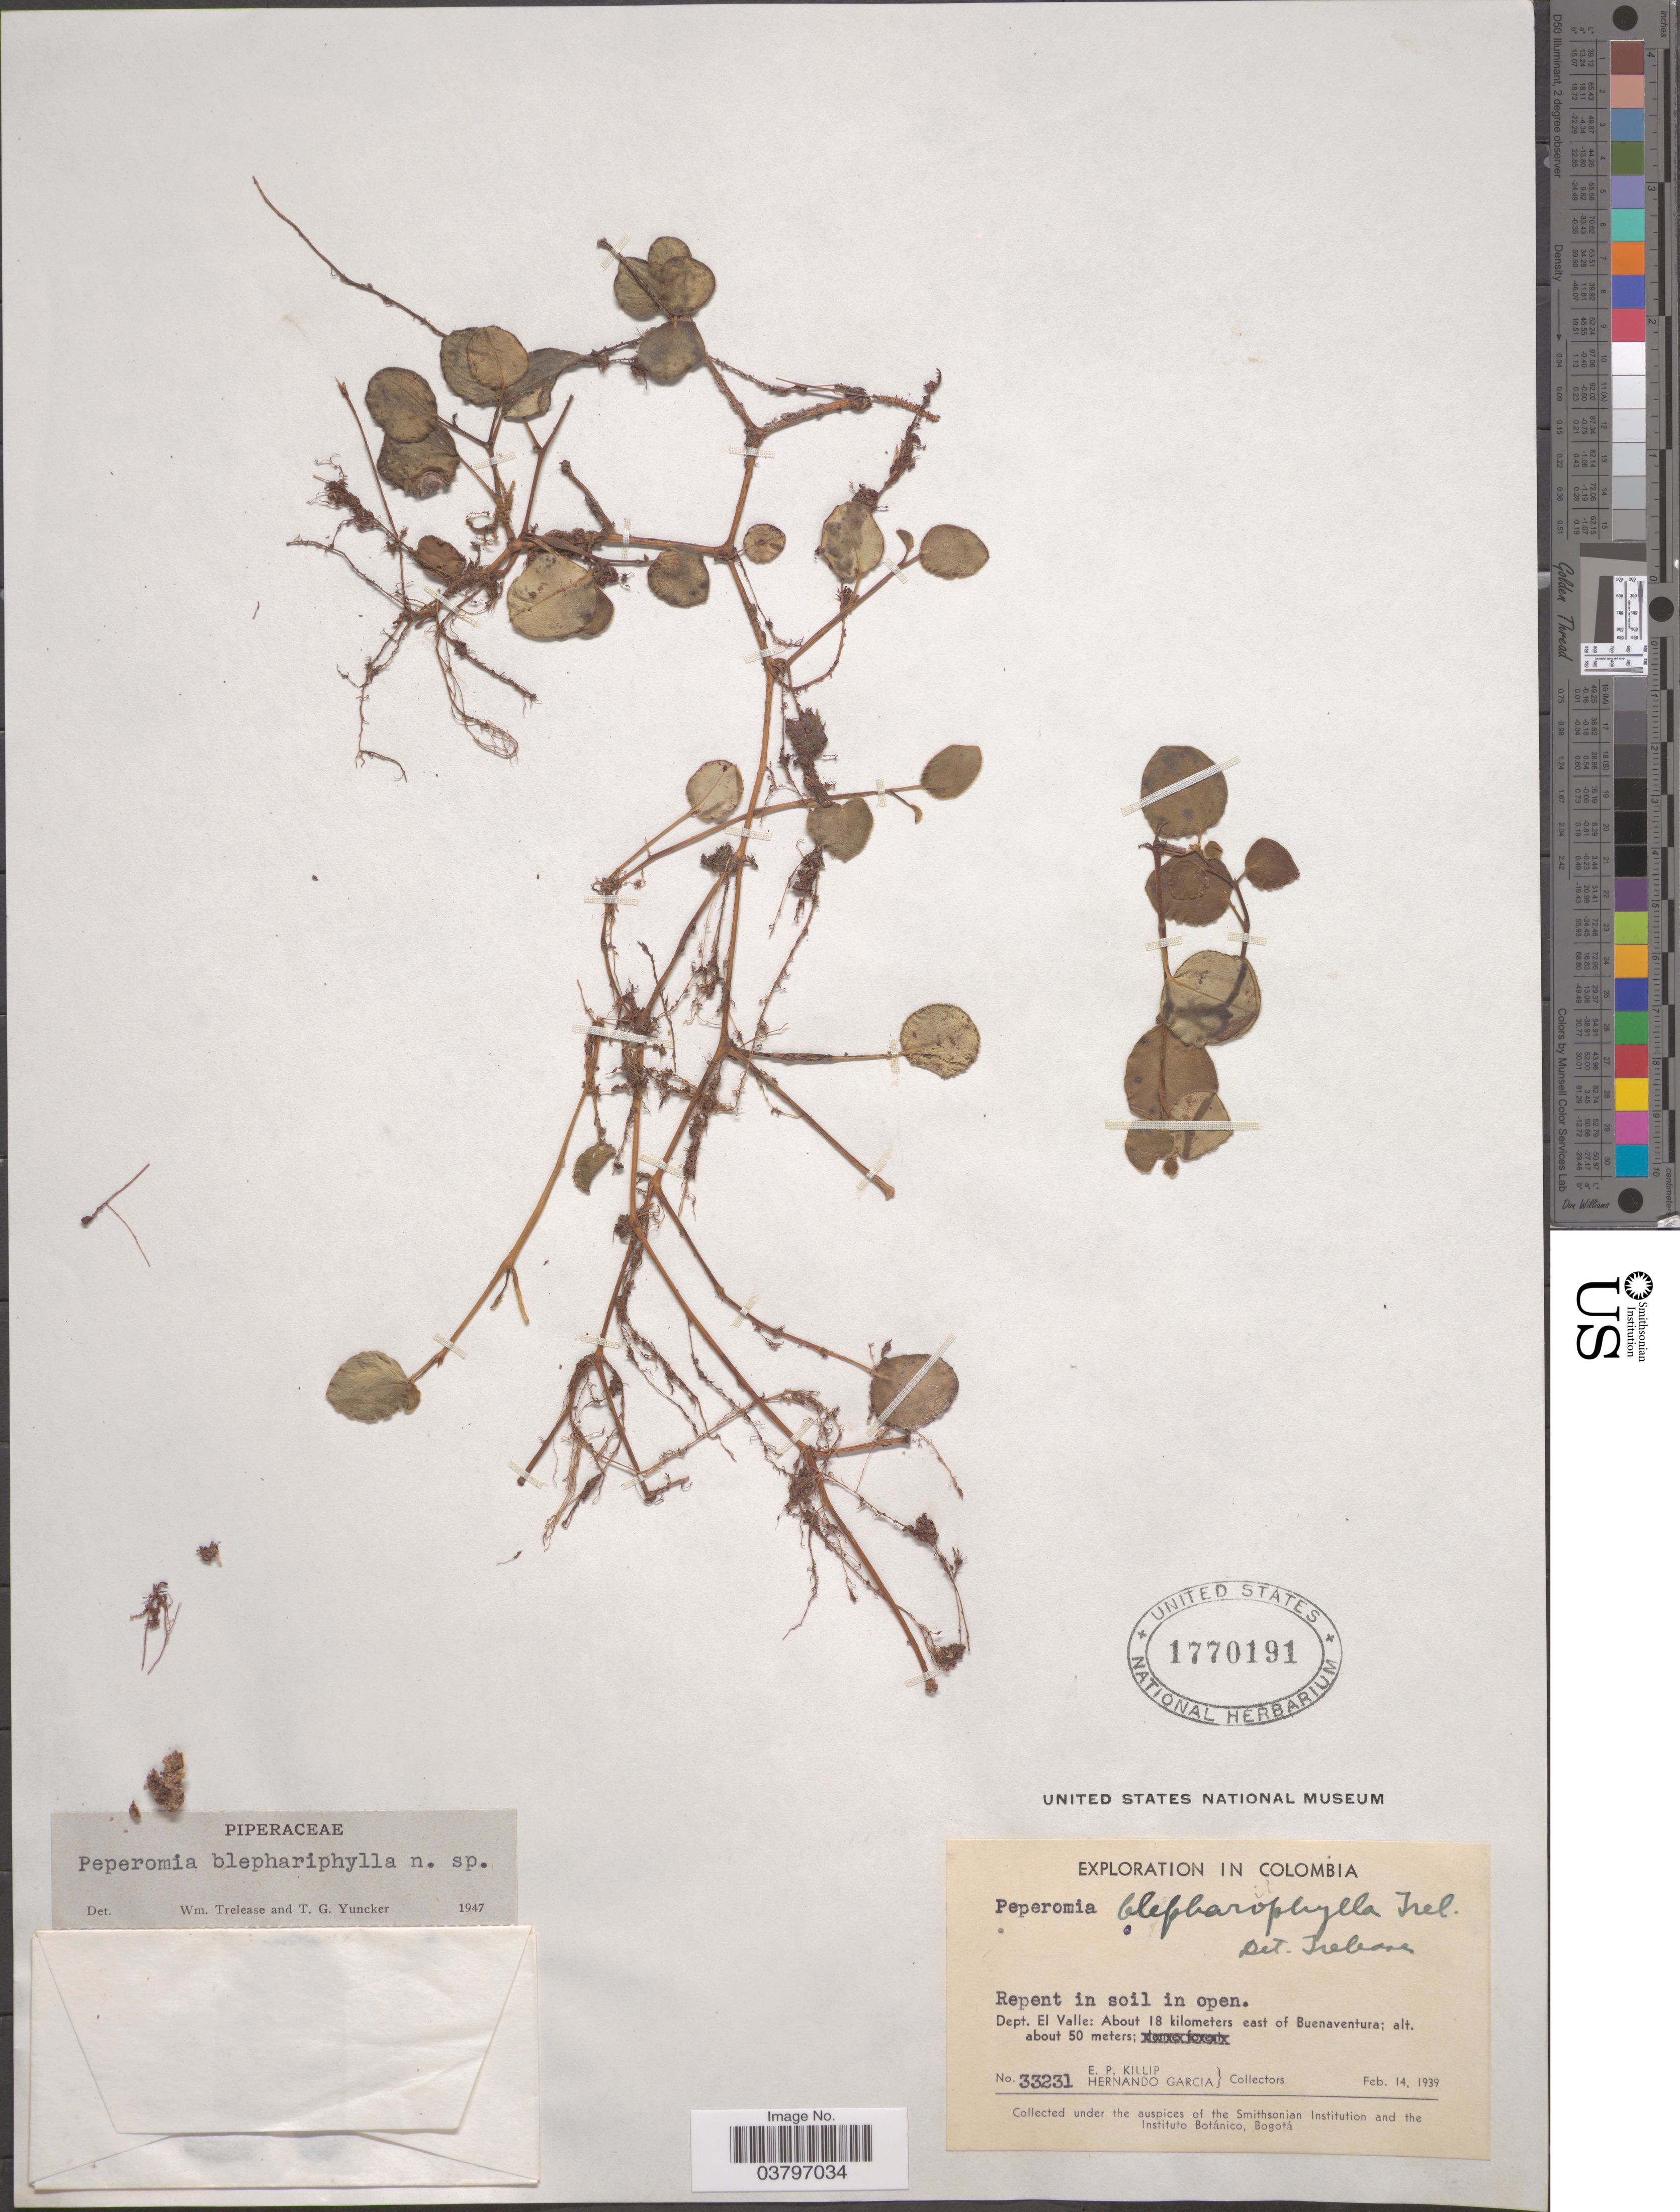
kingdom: Plantae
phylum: Tracheophyta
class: Magnoliopsida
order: Piperales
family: Piperaceae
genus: Peperomia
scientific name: Peperomia ciliaris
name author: C. DC.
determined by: Jiménez, José Estaban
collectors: E. P. Killip & H. Garcia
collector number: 33231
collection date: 1939-02-14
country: Colombia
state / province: Valle del Cauca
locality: Dept. El Valle: About 18 kilometers east of Buenaventura.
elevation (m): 50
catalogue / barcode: US 1770191